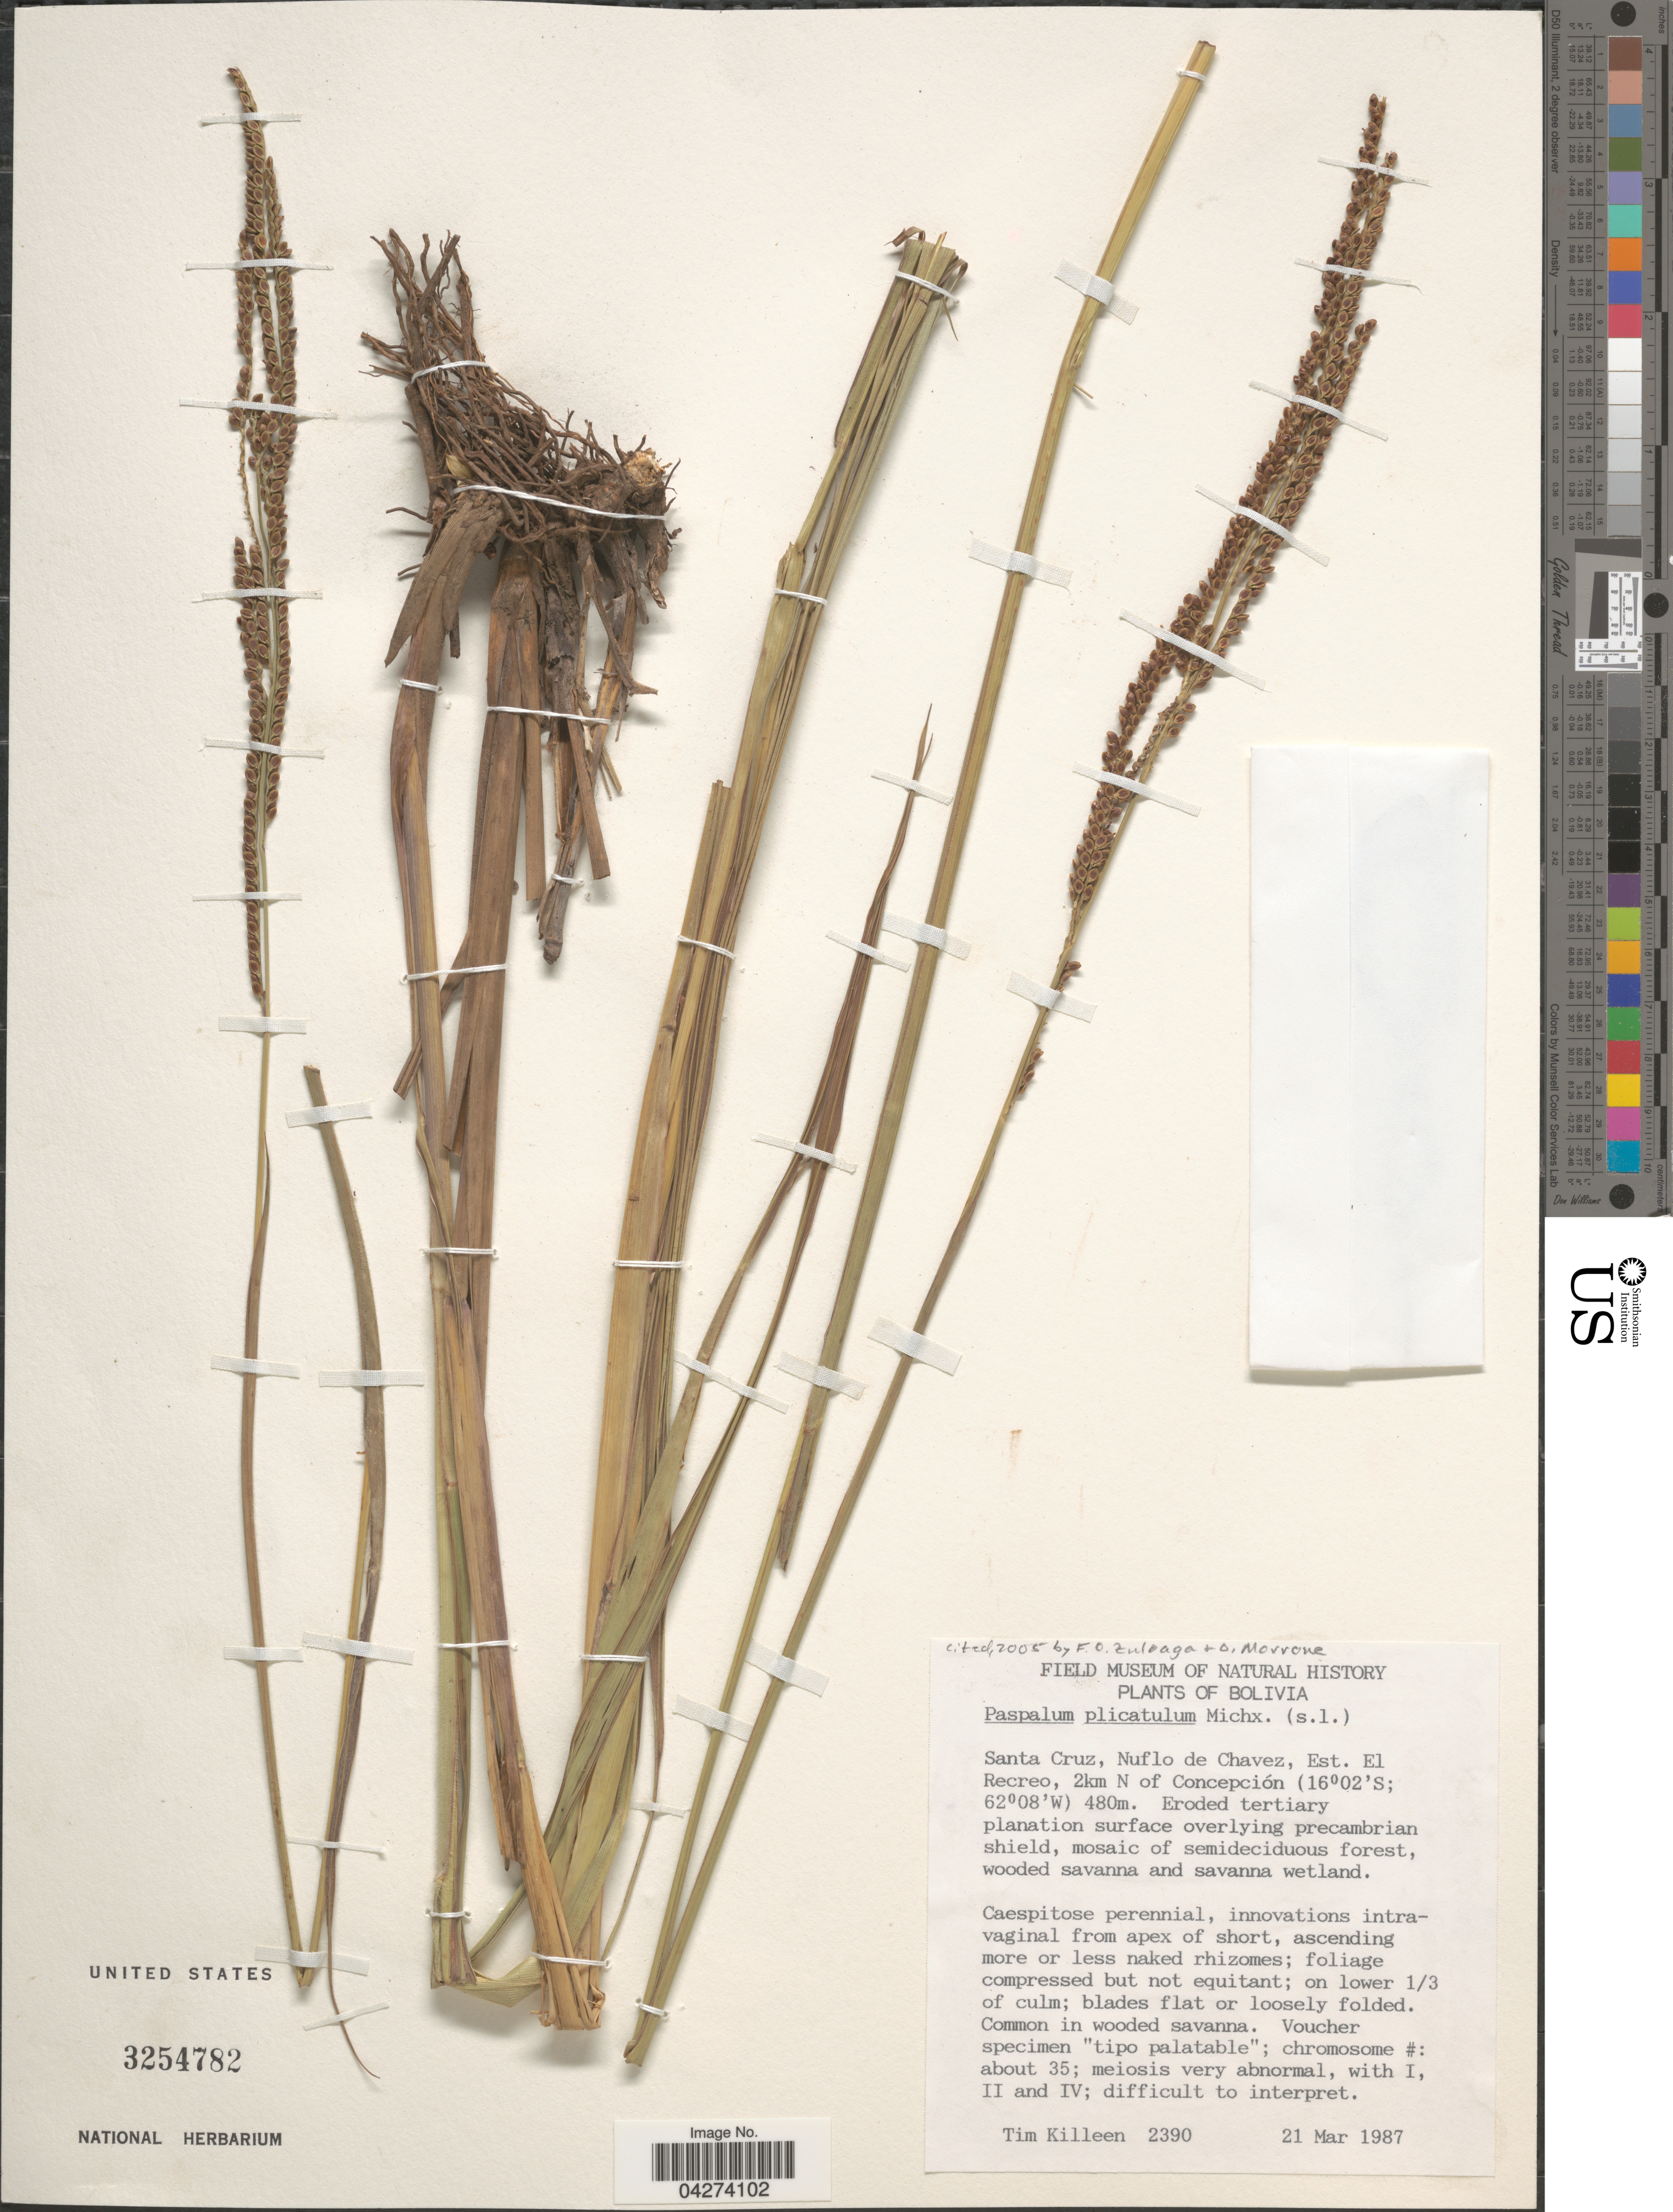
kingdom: Plantae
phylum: Tracheophyta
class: Liliopsida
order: Poales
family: Poaceae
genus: Paspalum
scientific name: Paspalum plicatulum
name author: Michx.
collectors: T. J. Killeen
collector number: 2390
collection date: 1987-03-21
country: Bolivia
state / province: Santa Cruz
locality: Nuflo de Chavez, Est. El Recreo, 2km N of Concepción.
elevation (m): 480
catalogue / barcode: US 3254782